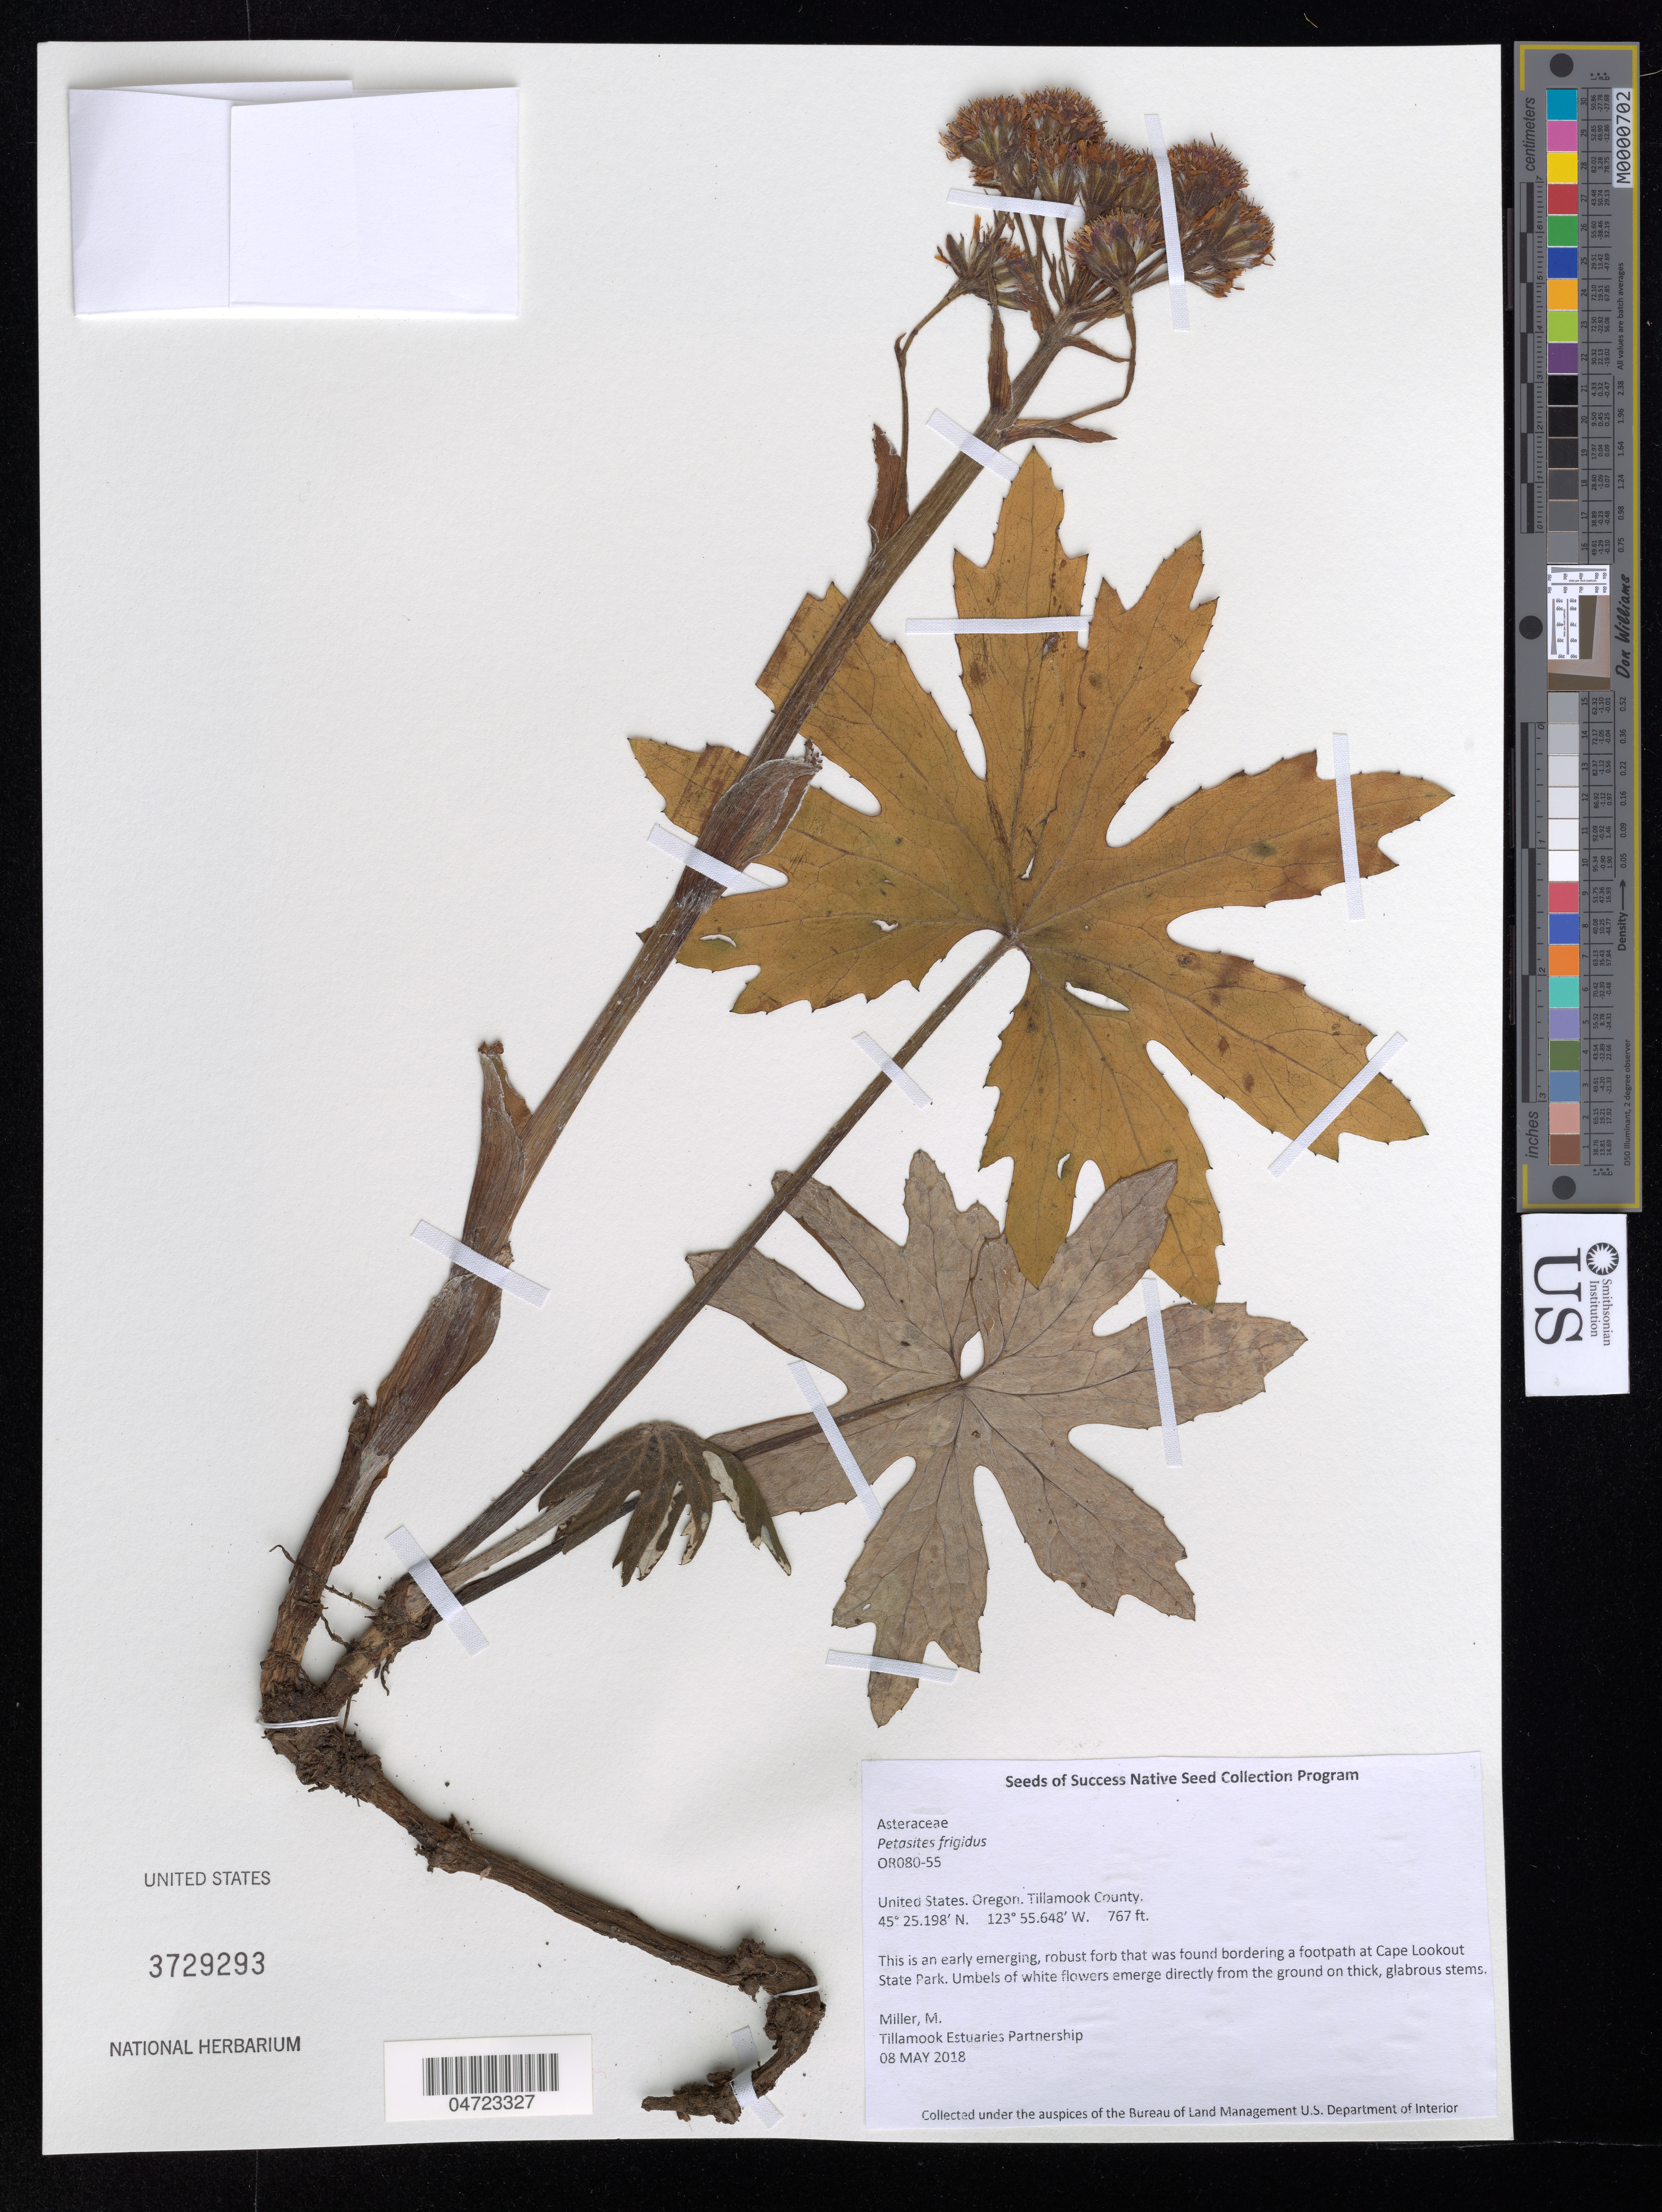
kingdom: Plantae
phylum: Tracheophyta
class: Magnoliopsida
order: Asterales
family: Asteraceae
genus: Petasites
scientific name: Petasites frigidus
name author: (L.) Fr.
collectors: M. Miller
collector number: OR080-55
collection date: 2018-05-08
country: United States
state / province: Oregon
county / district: Tillamook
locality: Tillamook County. Bordering a foothpath at Cape Lookout State Park.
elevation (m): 234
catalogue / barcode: US 3729293